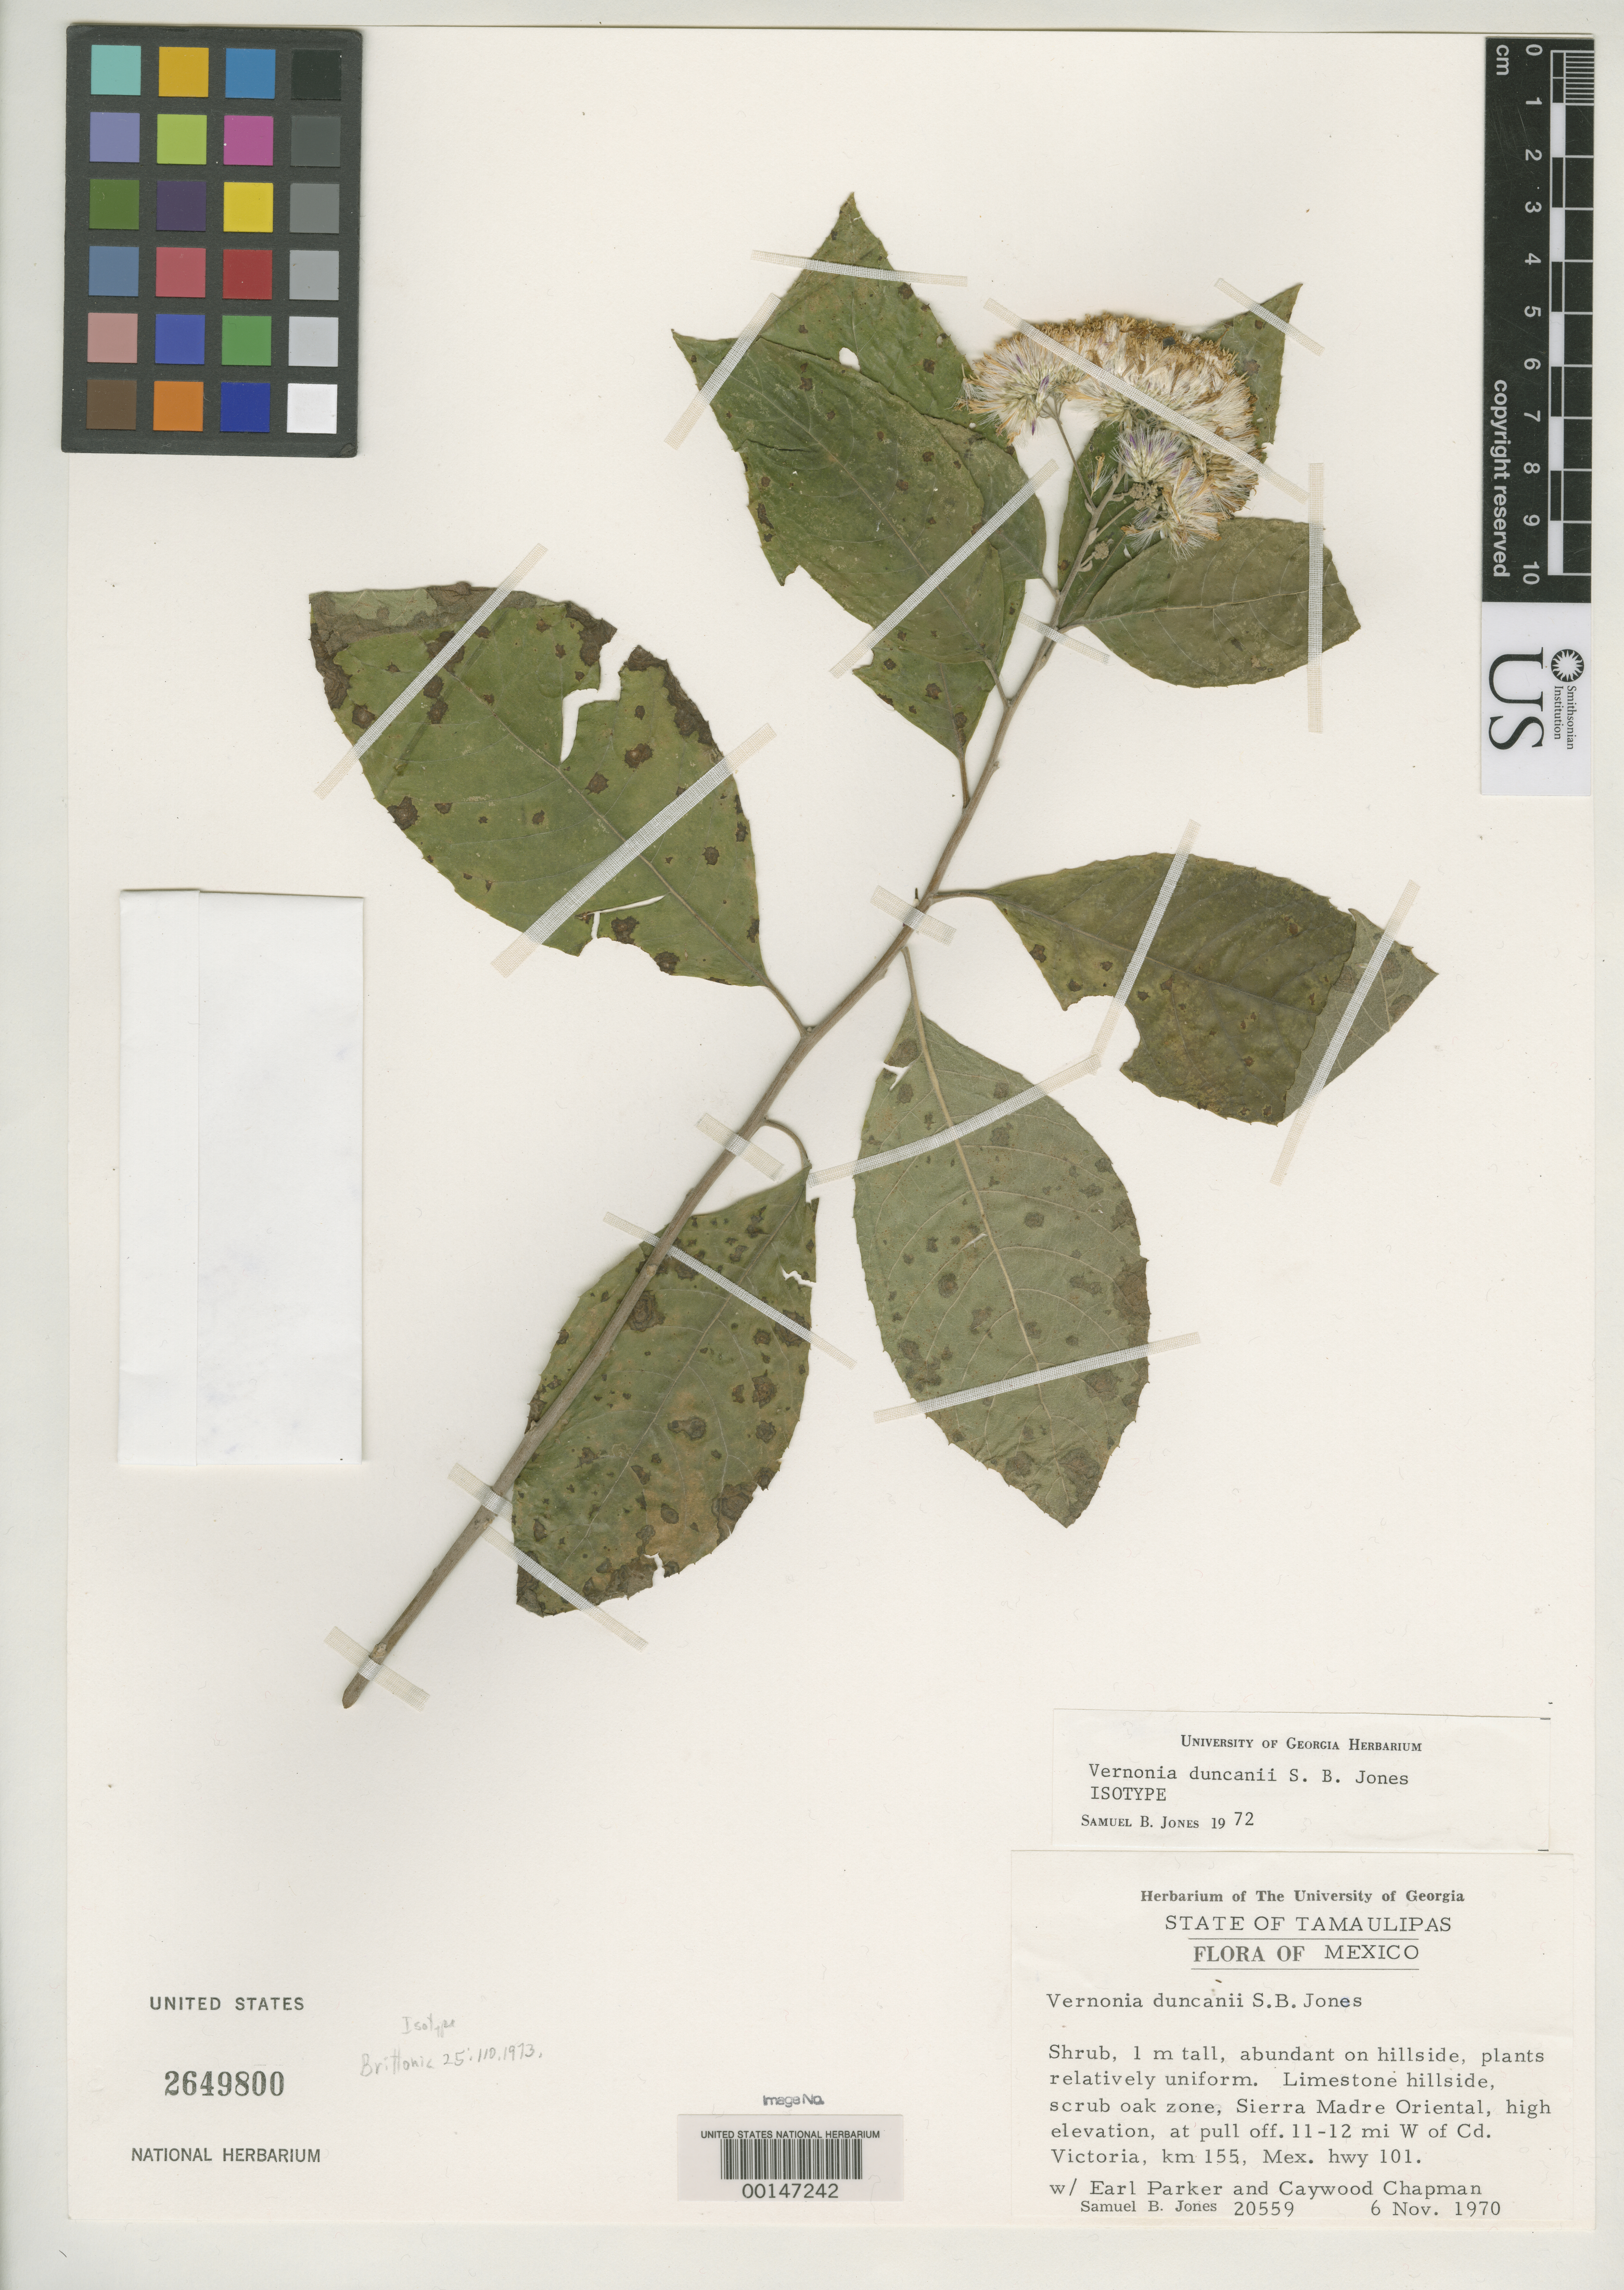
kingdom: Plantae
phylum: Tracheophyta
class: Magnoliopsida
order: Asterales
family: Asteraceae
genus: Vernonia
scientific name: Vernonia duncanii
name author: S.B. Jones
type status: Isotype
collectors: S. B. Jones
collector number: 20559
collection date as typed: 06 Nov 1970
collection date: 1970-11-06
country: Mexico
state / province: Tamaulipas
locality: W of Cuidad Victoria.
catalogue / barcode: US 2649800